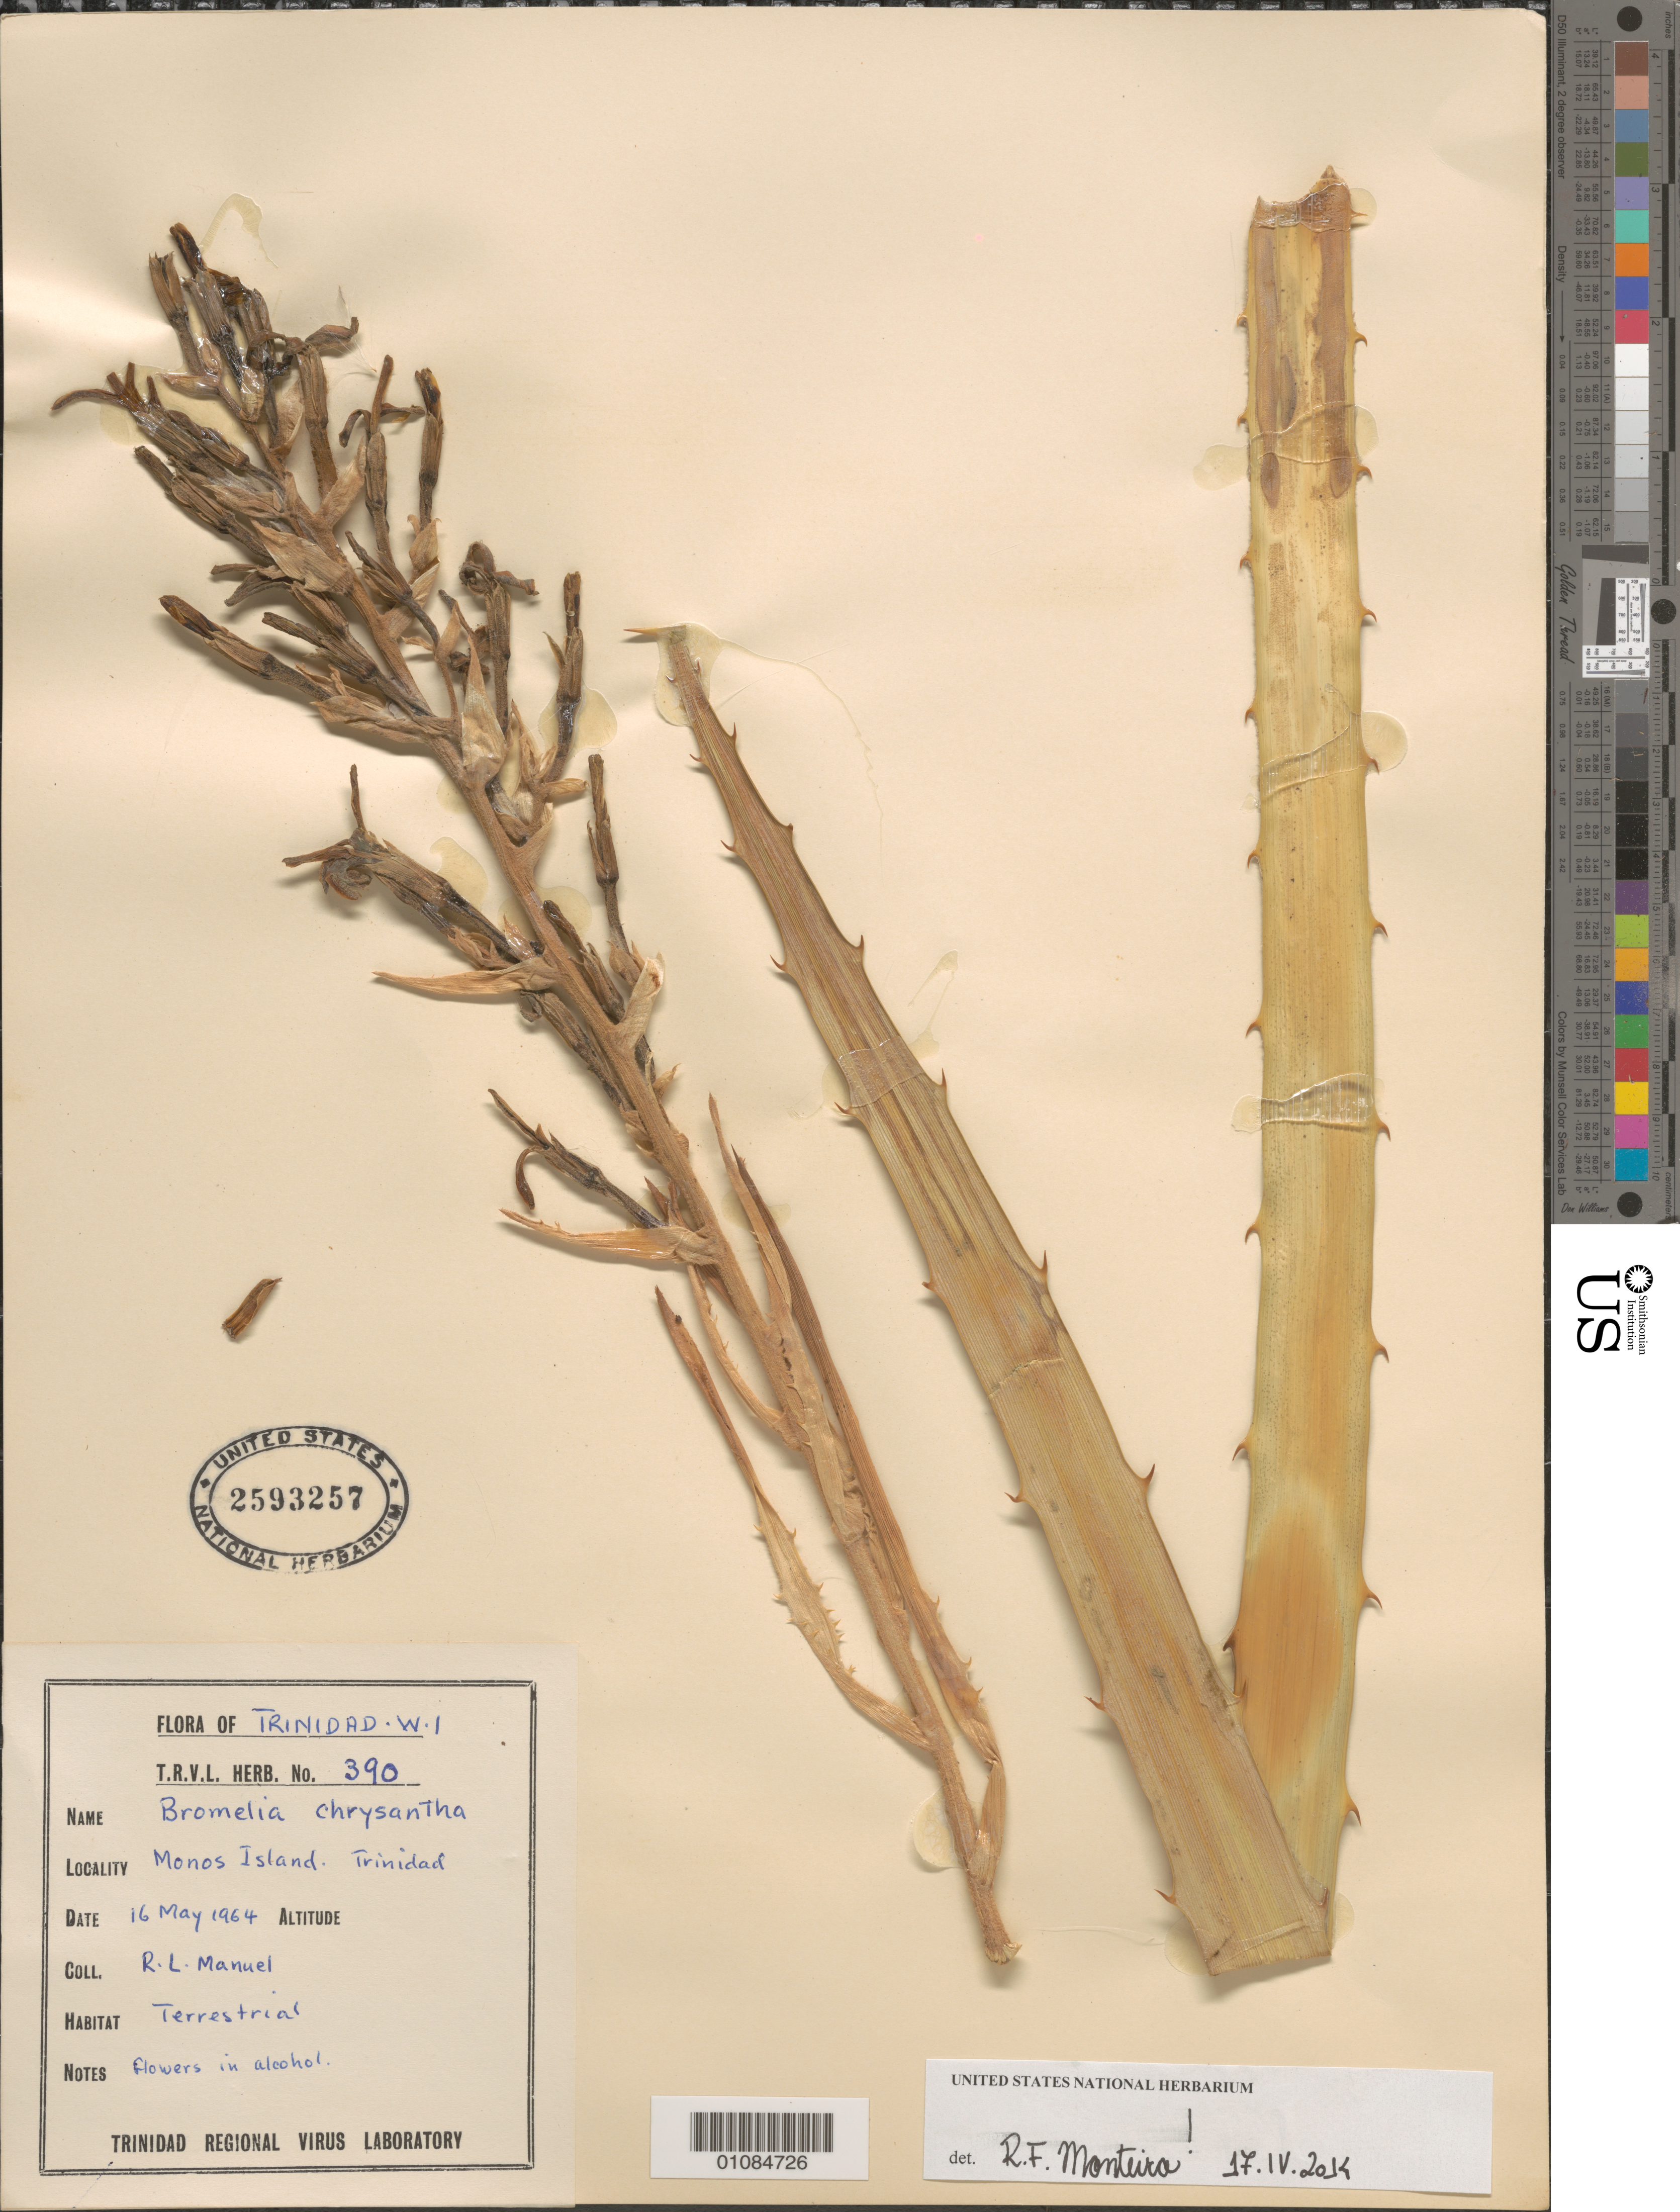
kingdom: Plantae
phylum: Tracheophyta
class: Liliopsida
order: Poales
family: Bromeliaceae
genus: Bromelia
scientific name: Bromelia chrysantha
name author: Jacq.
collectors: R. Manuel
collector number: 390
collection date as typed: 16 May 1964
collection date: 1964-05-16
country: Trinidad and Tobago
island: Trinidad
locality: Monos Island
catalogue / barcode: US 2593257